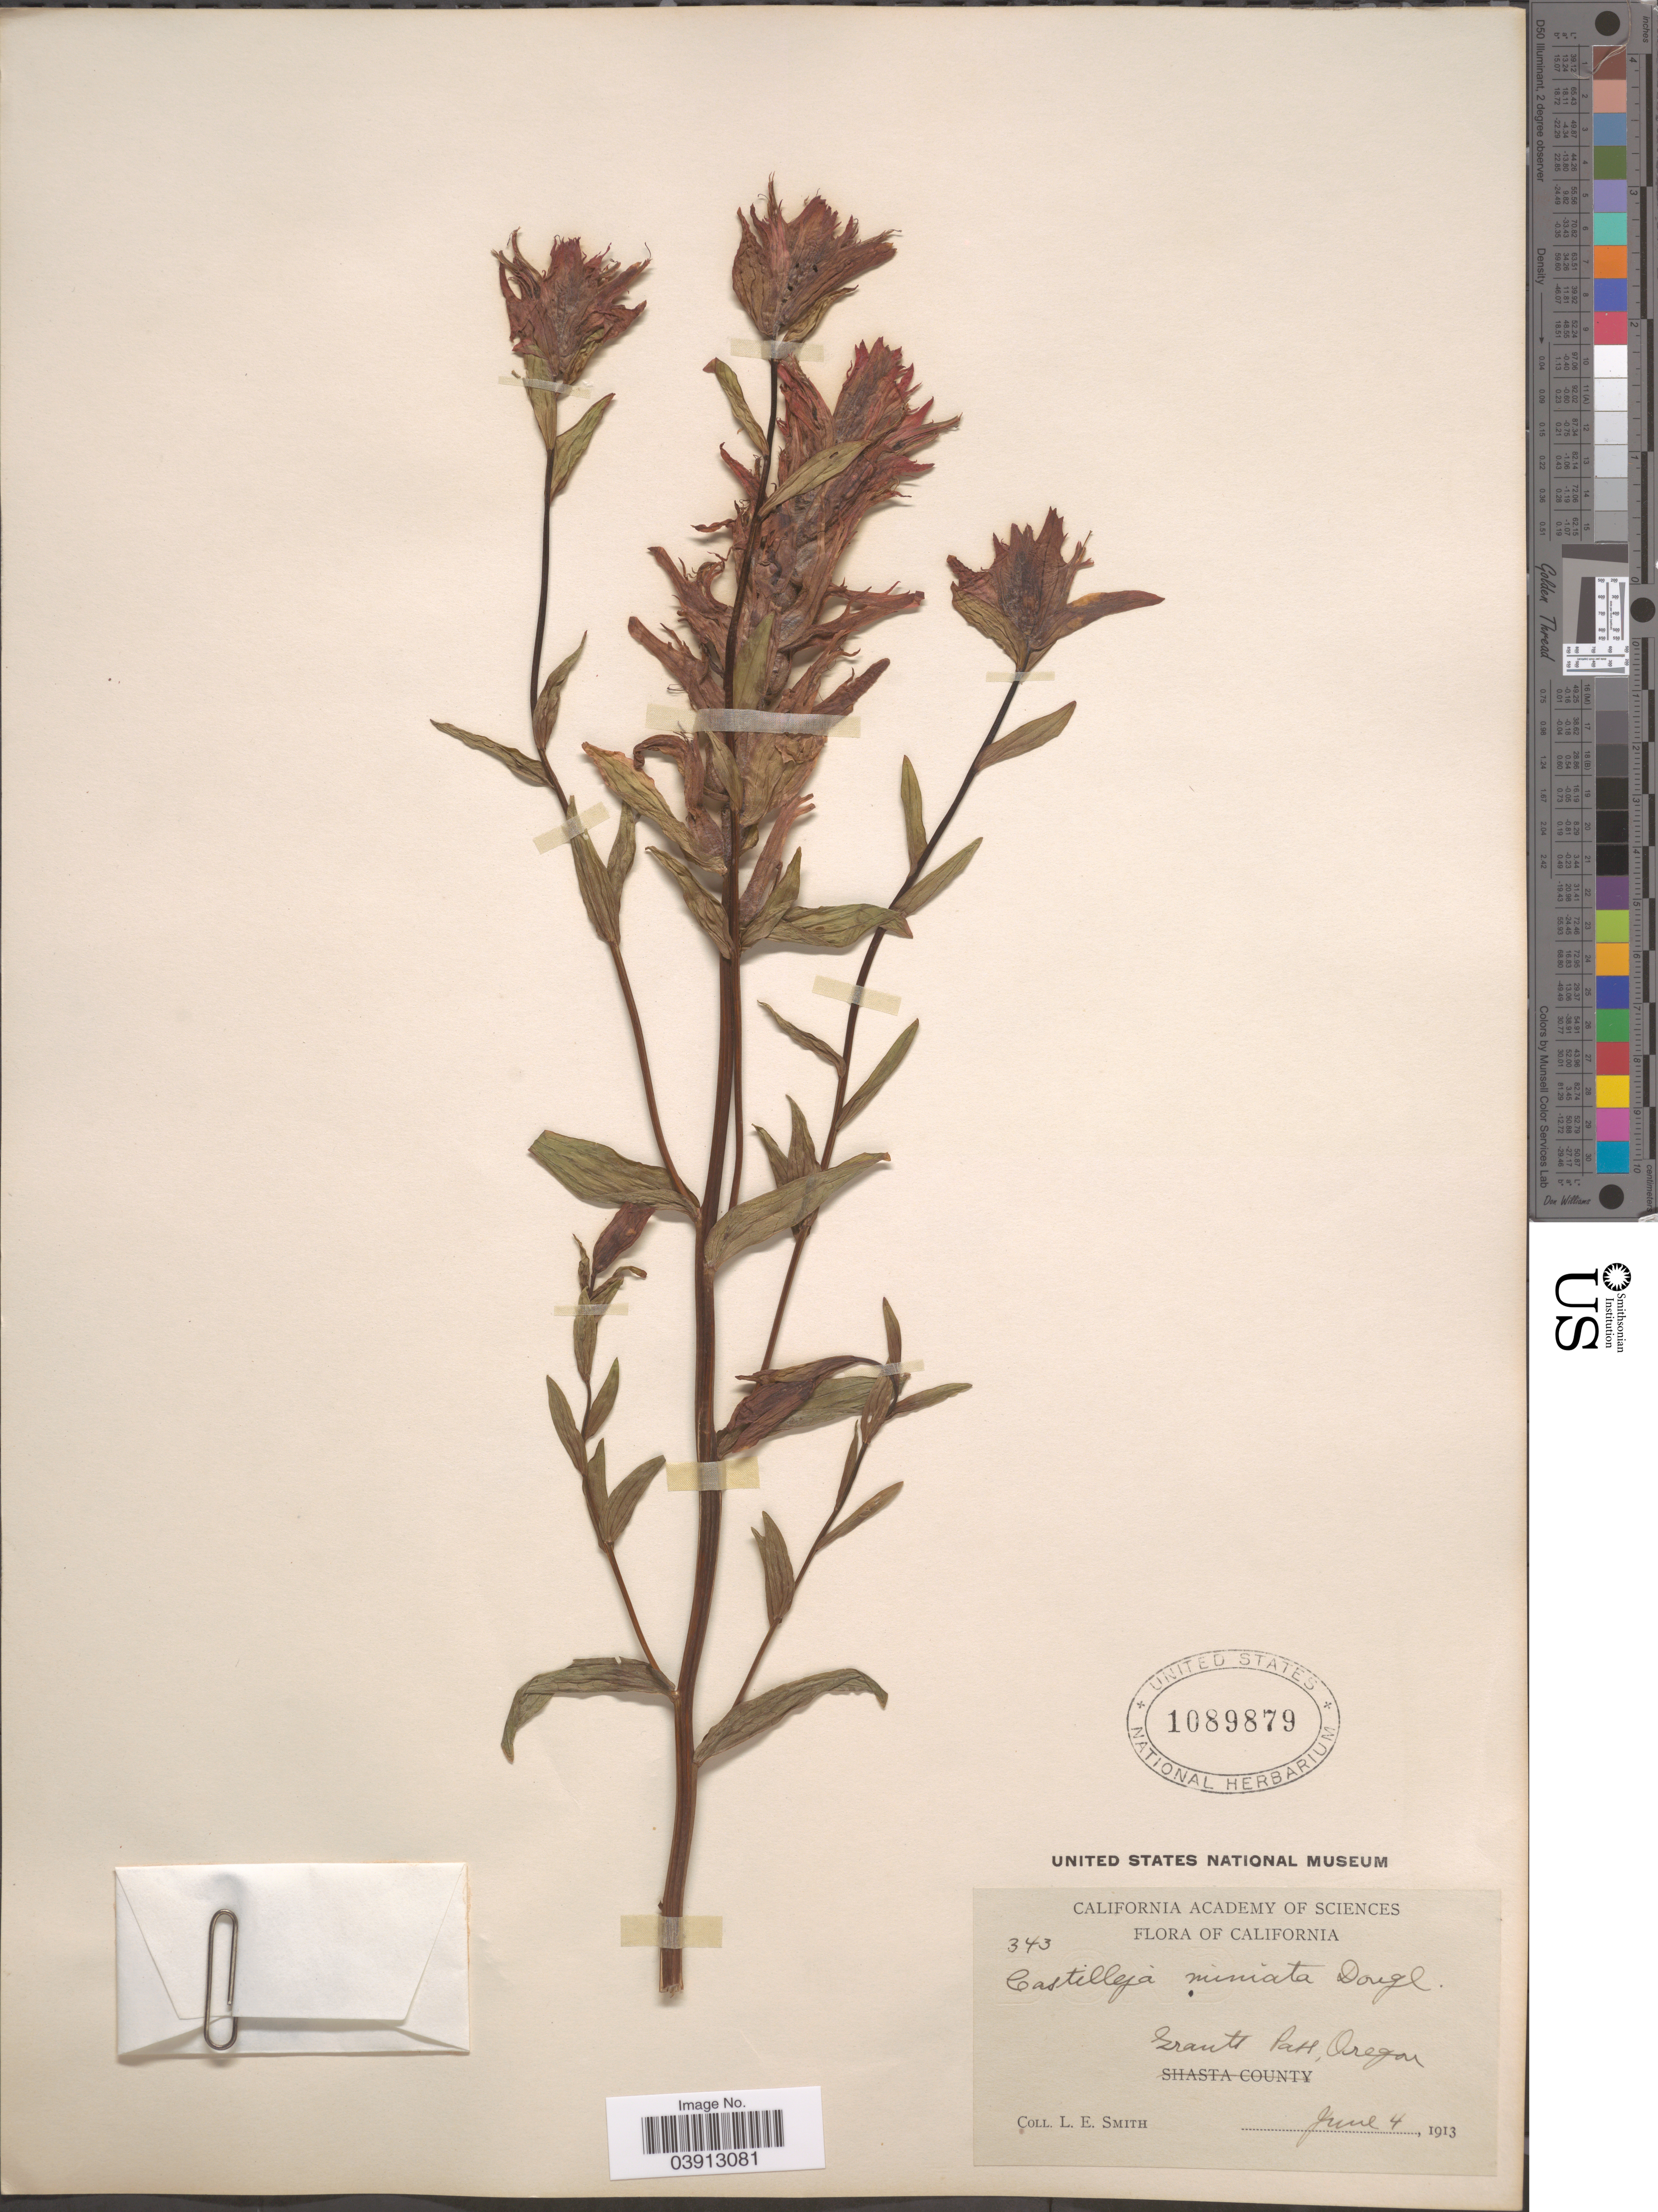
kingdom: Plantae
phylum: Tracheophyta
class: Magnoliopsida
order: Lamiales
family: Orobanchaceae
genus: Castilleja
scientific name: Castilleja miniata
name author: Douglas ex Hook.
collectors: L. E. Smith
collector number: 343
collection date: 1913-06-04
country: United States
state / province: Oregon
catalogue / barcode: US 1089879